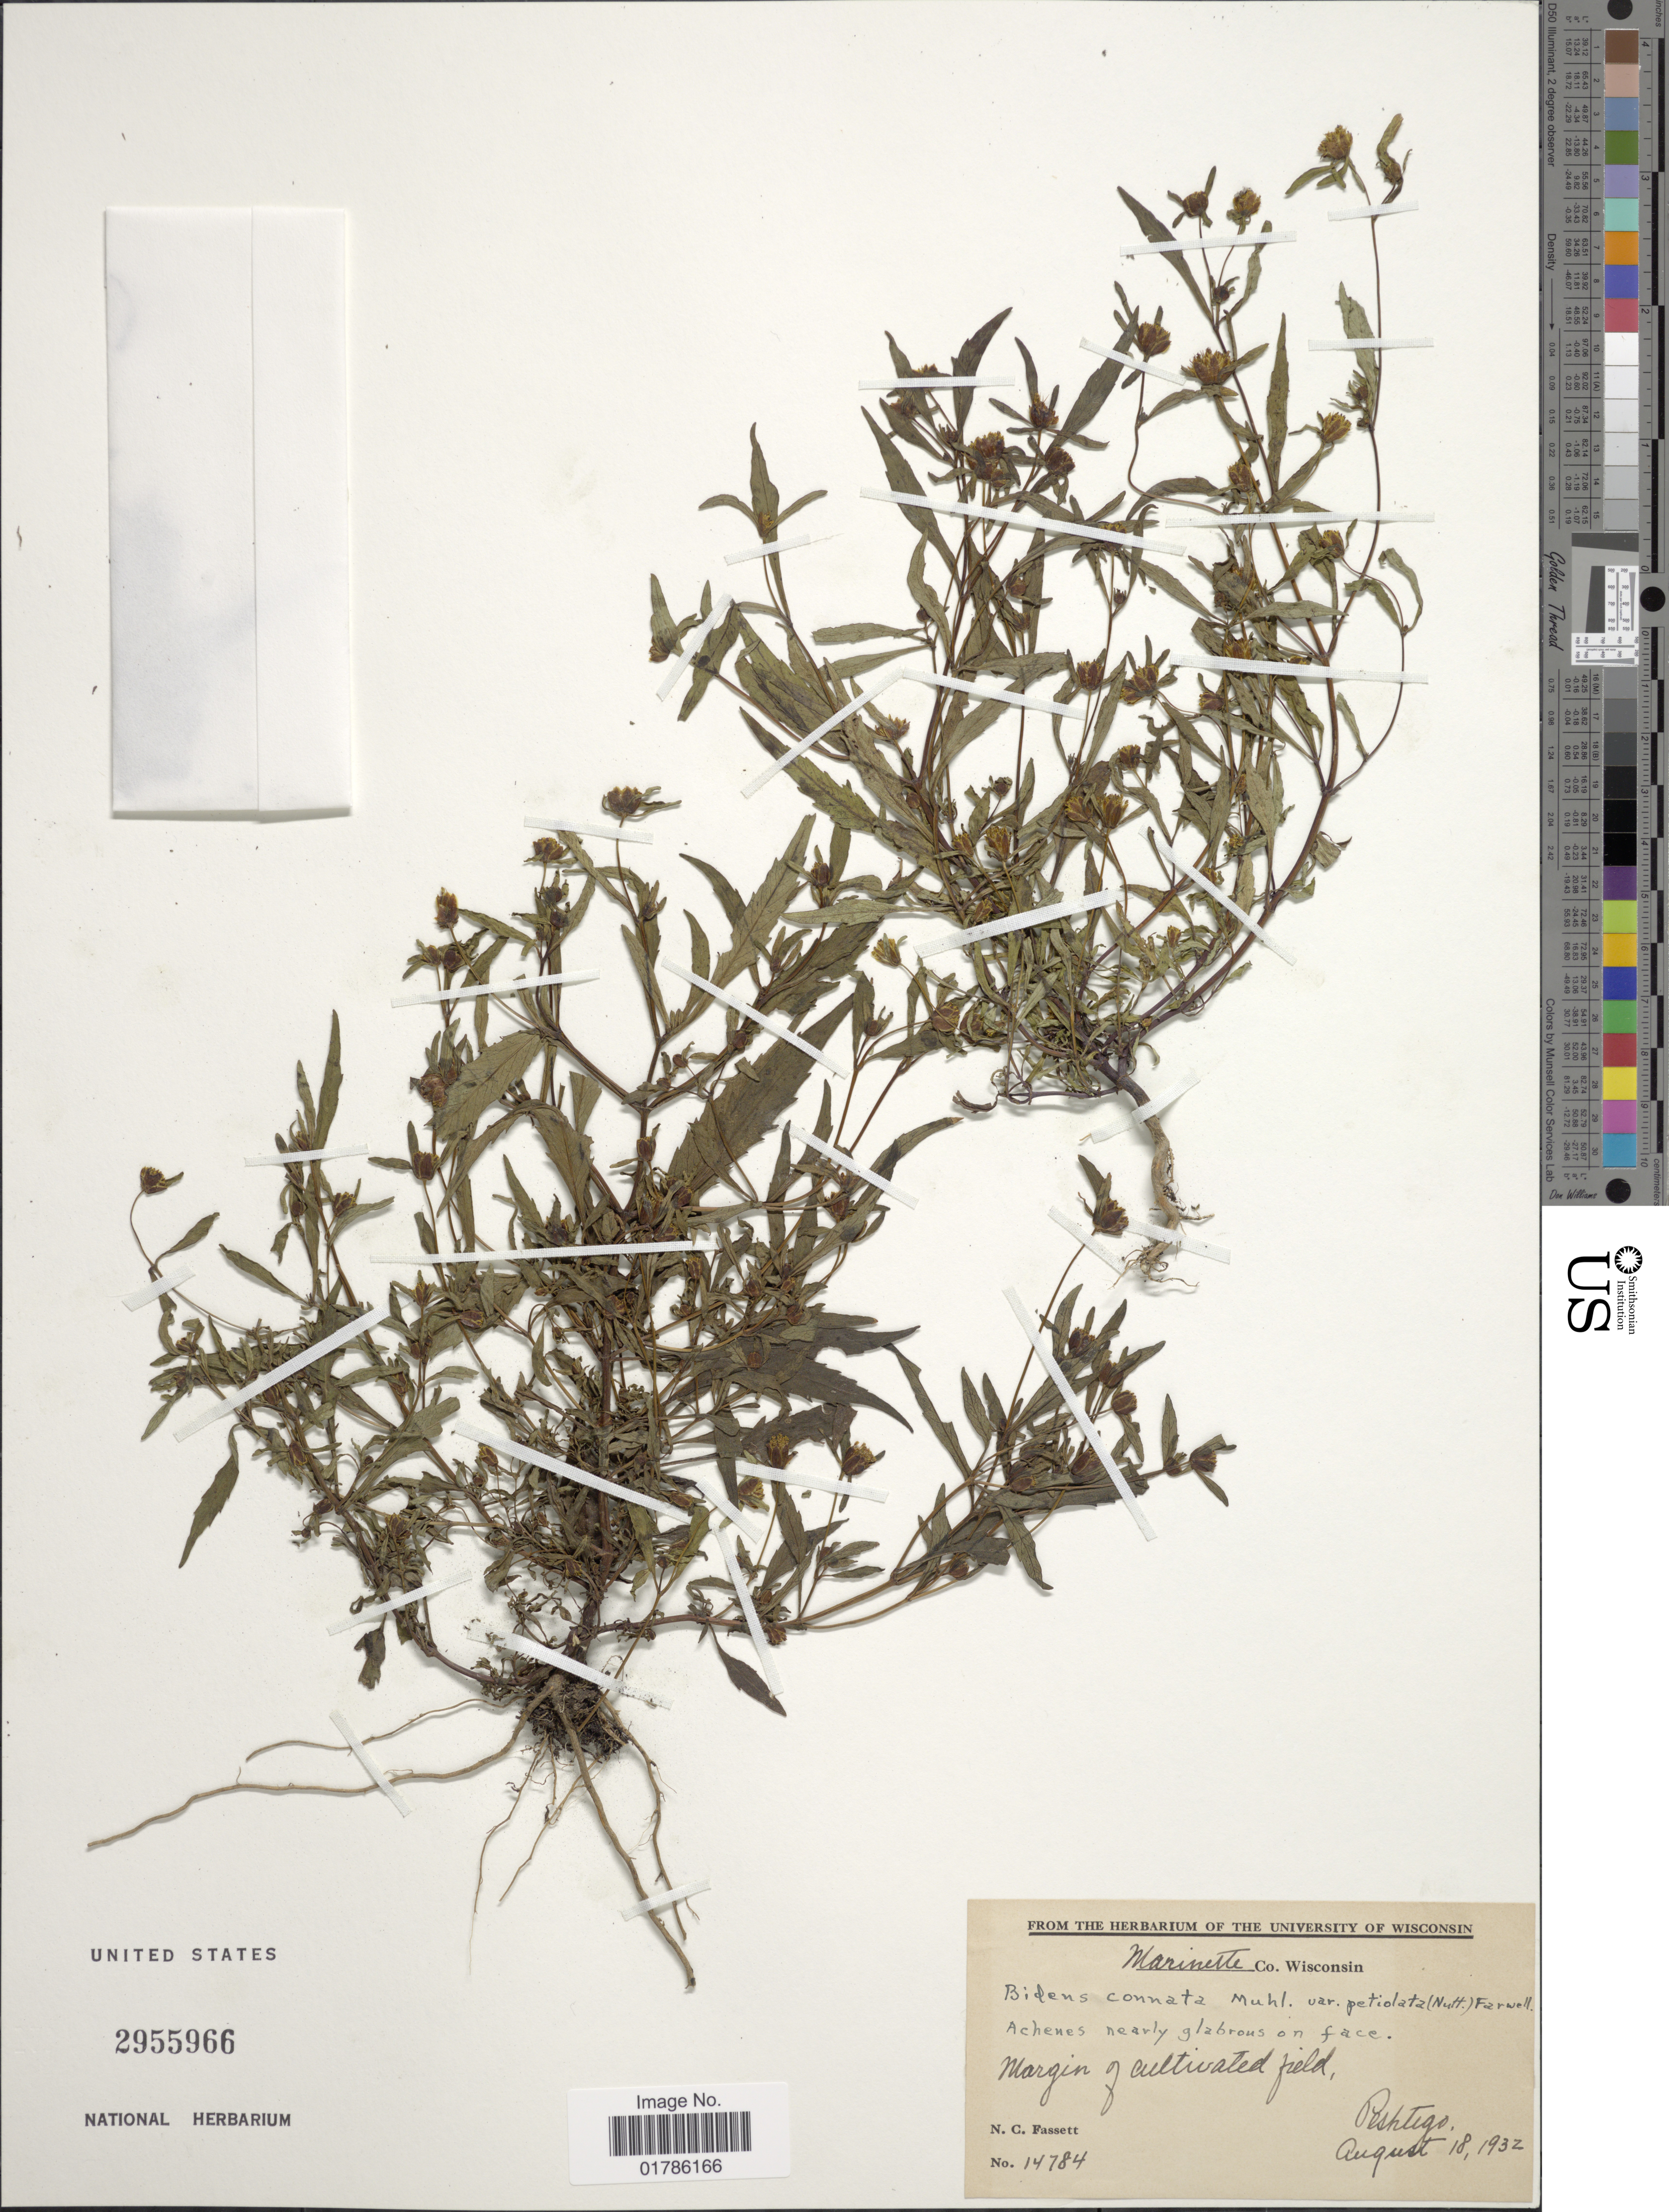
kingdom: Plantae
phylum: Tracheophyta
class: Magnoliopsida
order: Asterales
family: Asteraceae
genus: Bidens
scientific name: Bidens connata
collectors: N. C. Fassett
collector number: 14784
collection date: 1932-08-18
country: United States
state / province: Wisconsin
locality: Marinette Co., Peshtigo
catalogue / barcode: US 2955966